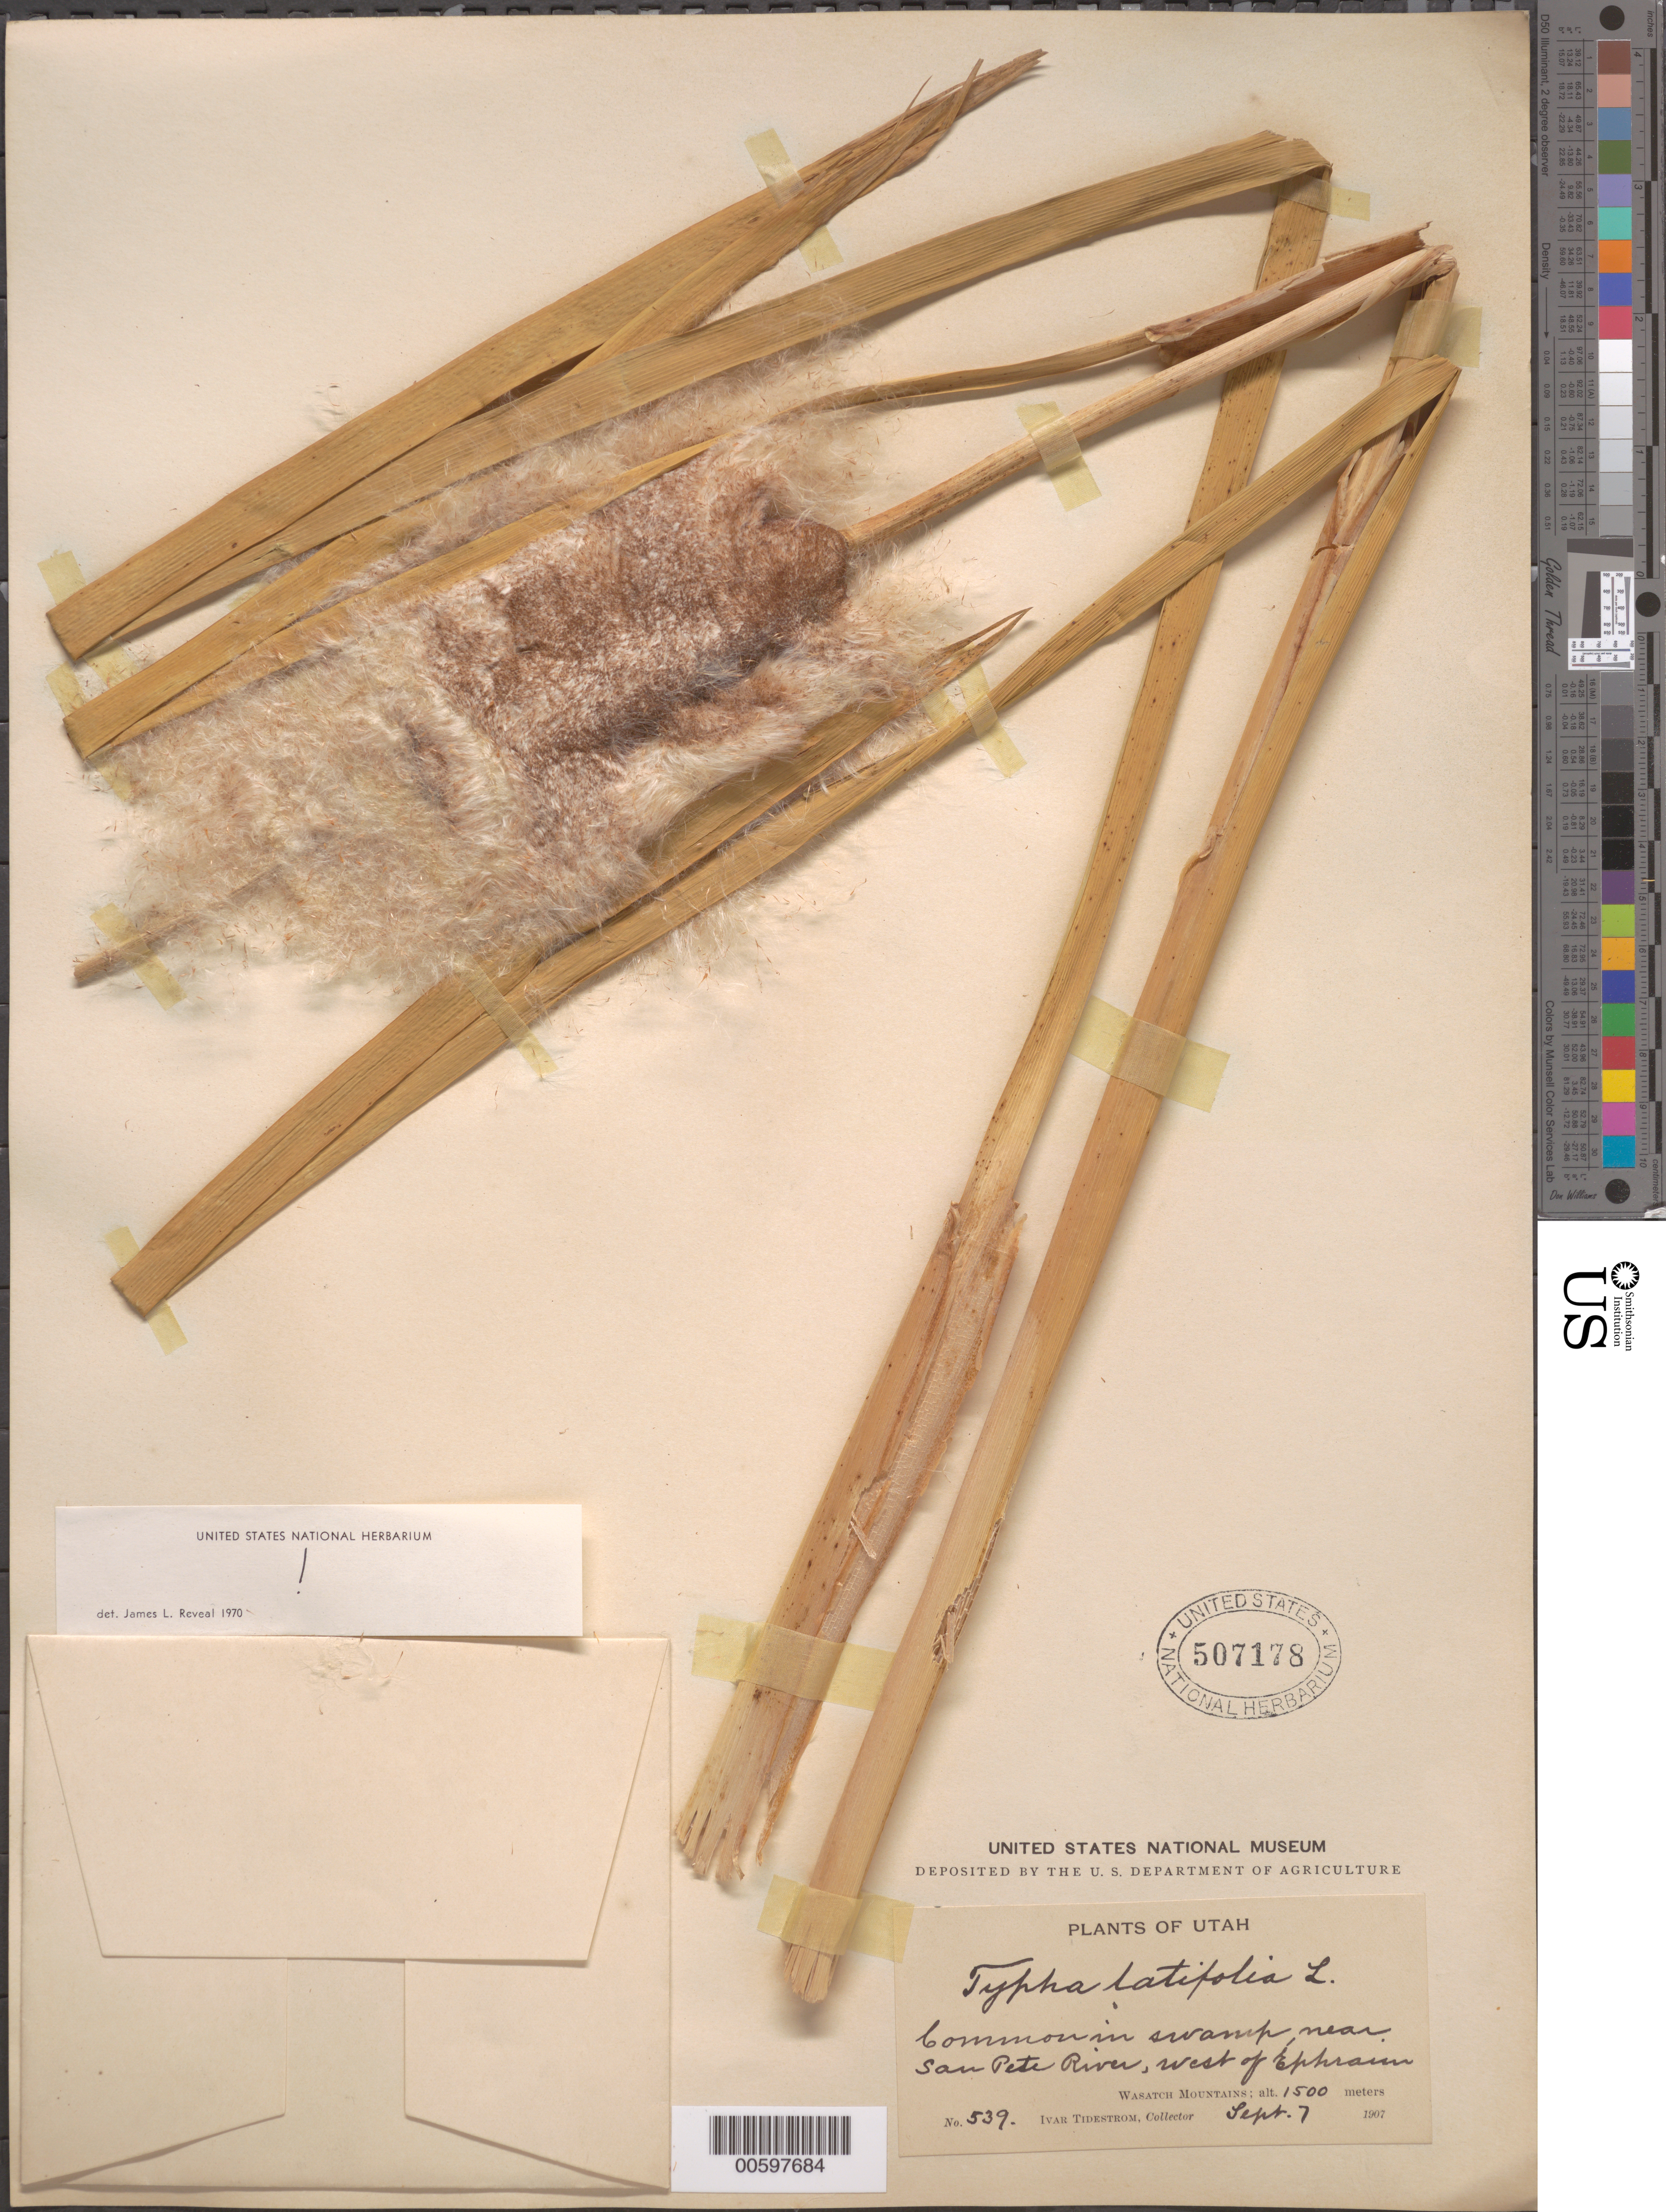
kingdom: Plantae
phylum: Tracheophyta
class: Liliopsida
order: Poales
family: Typhaceae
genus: Typha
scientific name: Typha latifolia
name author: L.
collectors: I. F. Tidestrom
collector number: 539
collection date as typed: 07 Sep 1907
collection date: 1907-09-07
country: United States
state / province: Utah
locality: San Pete River, W of Ephraim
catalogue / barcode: US 507178